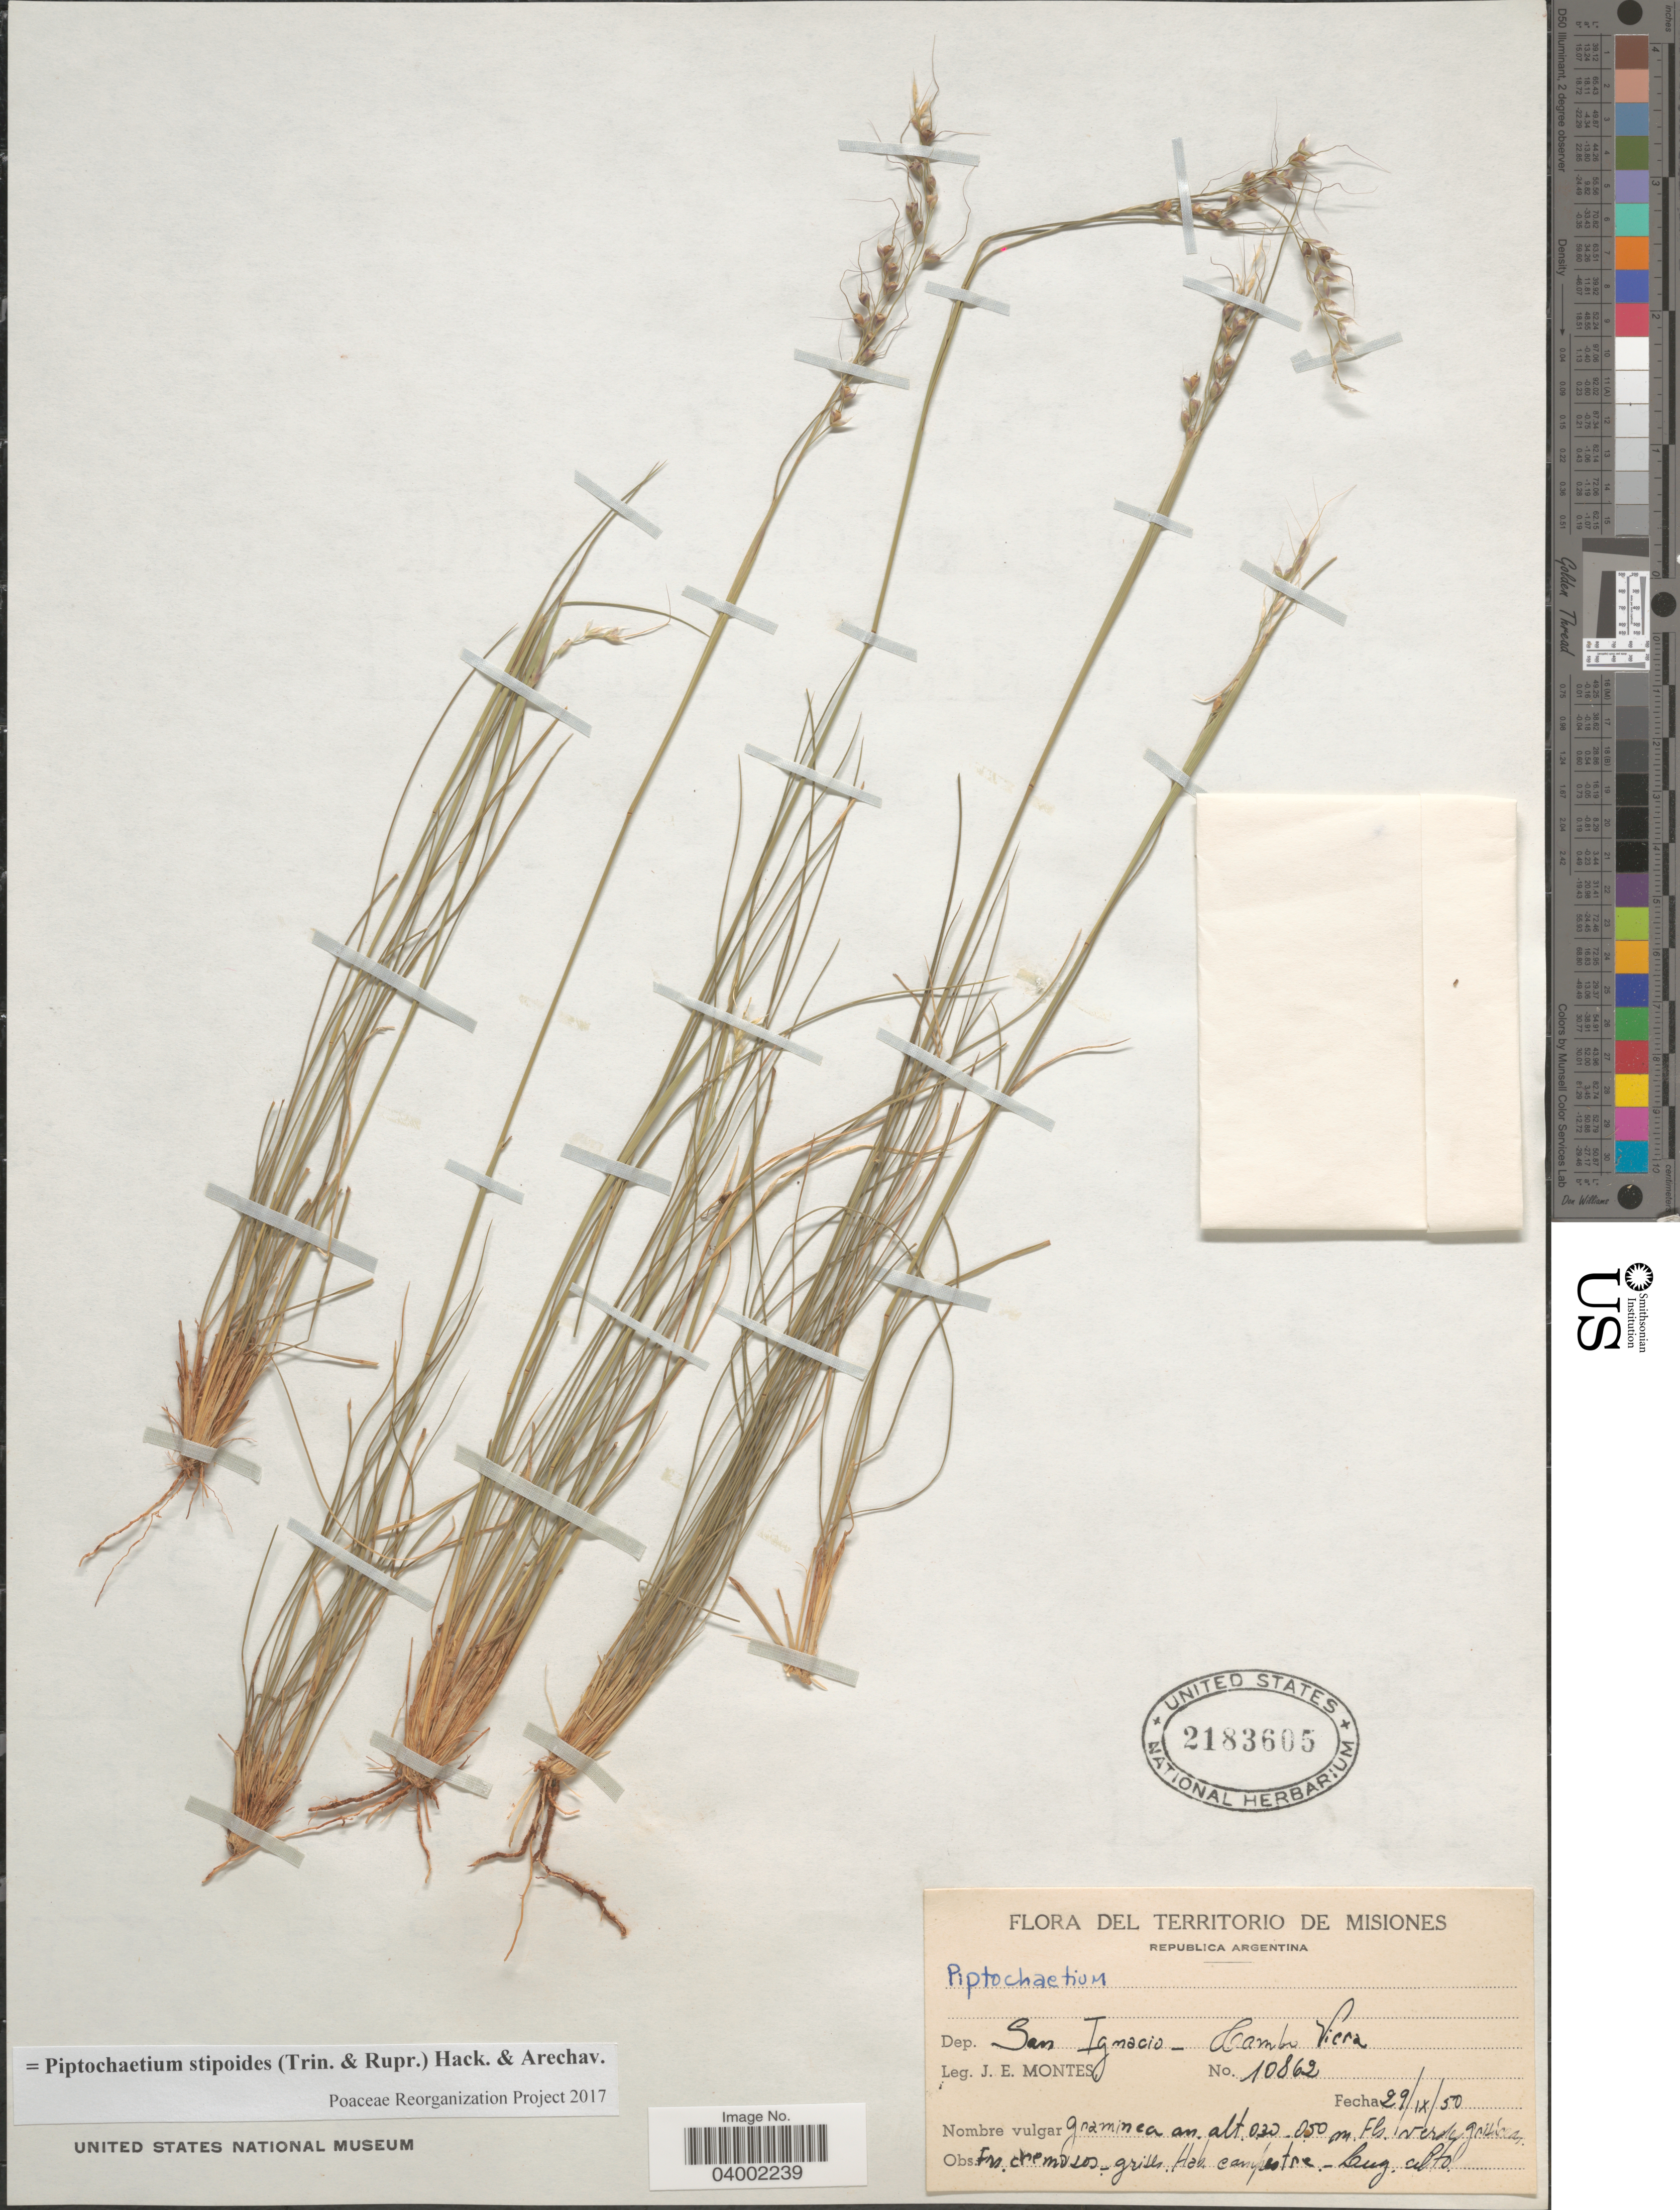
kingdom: Plantae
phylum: Tracheophyta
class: Liliopsida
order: Poales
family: Poaceae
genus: Piptochaetium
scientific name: Piptochaetium stipoides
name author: (Trin. & Rupr.) Hack. & Arechav.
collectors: J. E. Montes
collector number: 10862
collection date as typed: Transcribed d/m/y: 29/9/50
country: Argentina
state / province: Misiones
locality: Territorio de Misiones. Republica Argentina. Dep. San Ignacio - Campo Viera.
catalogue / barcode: US 2183605